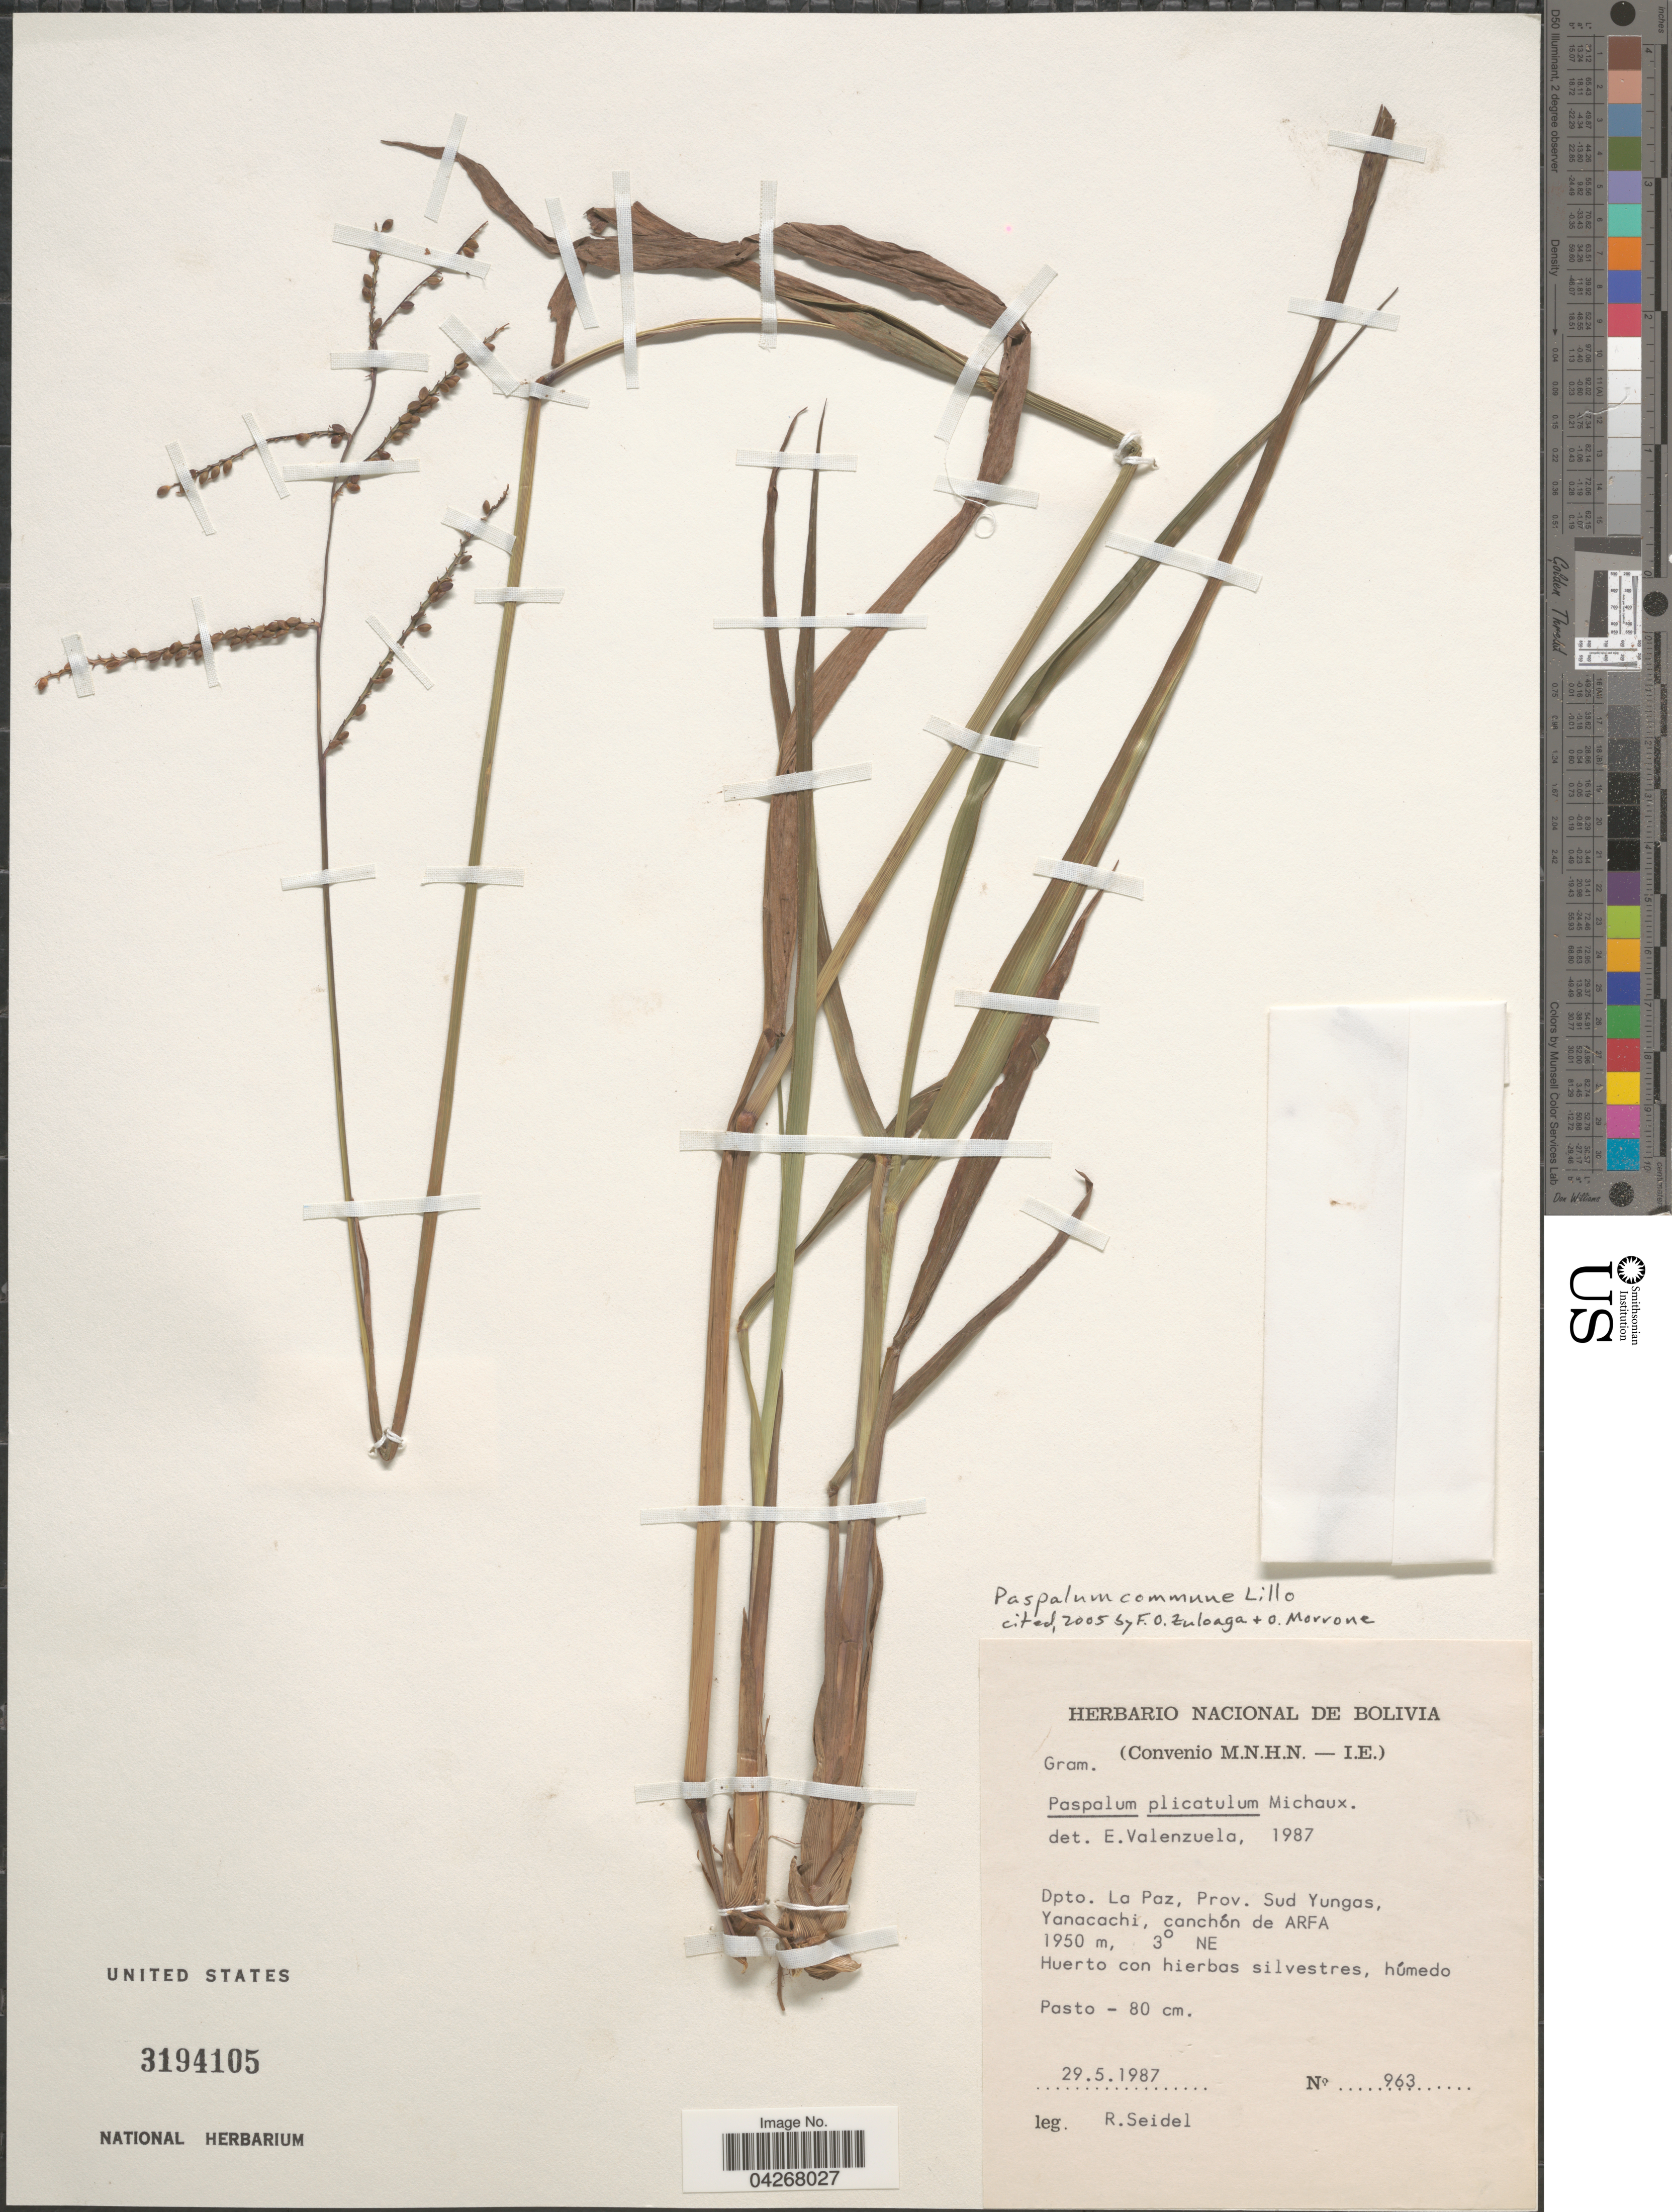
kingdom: Plantae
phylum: Tracheophyta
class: Liliopsida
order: Poales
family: Poaceae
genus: Paspalum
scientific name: Paspalum commune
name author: Lillo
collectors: R. Seidel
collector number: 963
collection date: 1987-05-29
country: Bolivia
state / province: La Paz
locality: Dpto. La Paz, Prov. Sud Yungas, Yanacachi, canchón de ARFA, 3° NE.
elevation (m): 1950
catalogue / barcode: US 3194105